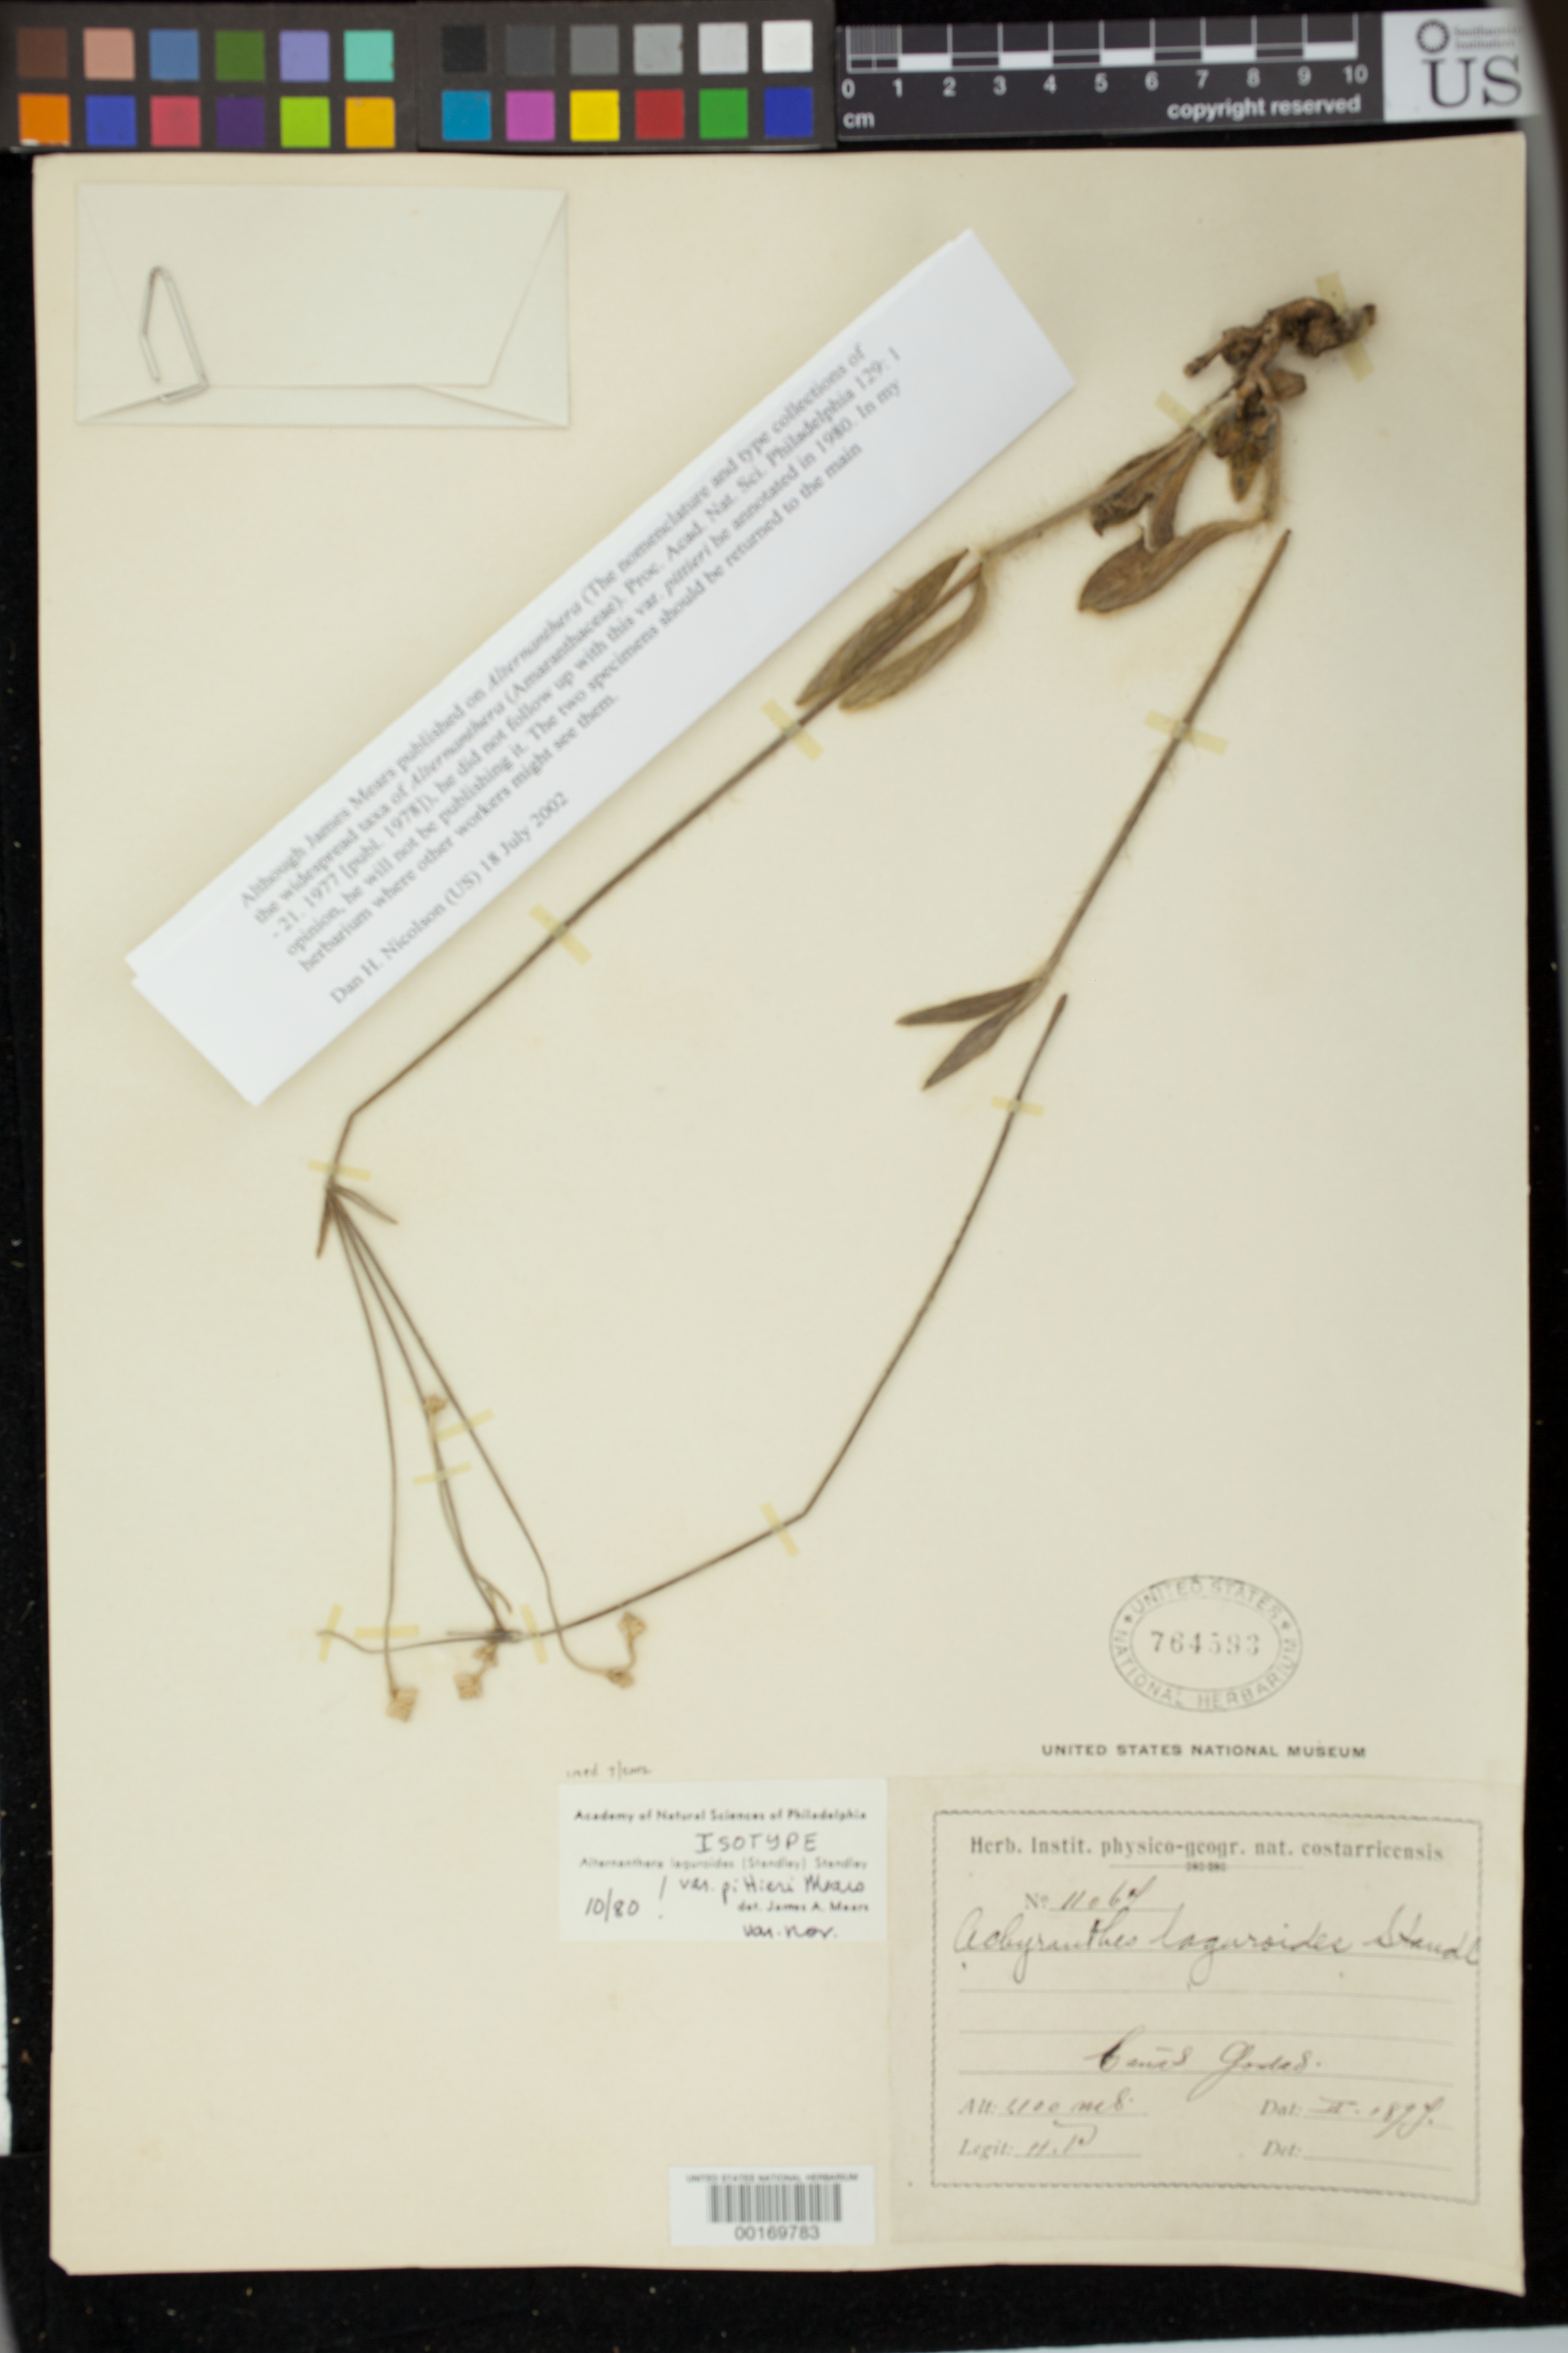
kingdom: Plantae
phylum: Tracheophyta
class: Magnoliopsida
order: Caryophyllales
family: Amaranthaceae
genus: Pfaffia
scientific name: Pfaffia sericea f. villosissima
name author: Suess.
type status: Type Collection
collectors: H. F. Pittier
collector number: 11067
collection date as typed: Feb 1897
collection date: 1897-02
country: Costa Rica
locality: Cañas Gordas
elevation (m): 1100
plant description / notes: Specimen annotated by J.A. Mears (1980) as "isotype" of "Alternanthera laguroides var. pittier Mears var. nov." Not a type, ined. name apparently never published (as of Feb. 2015); specimen filed in main herbarium.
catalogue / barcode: US 764593